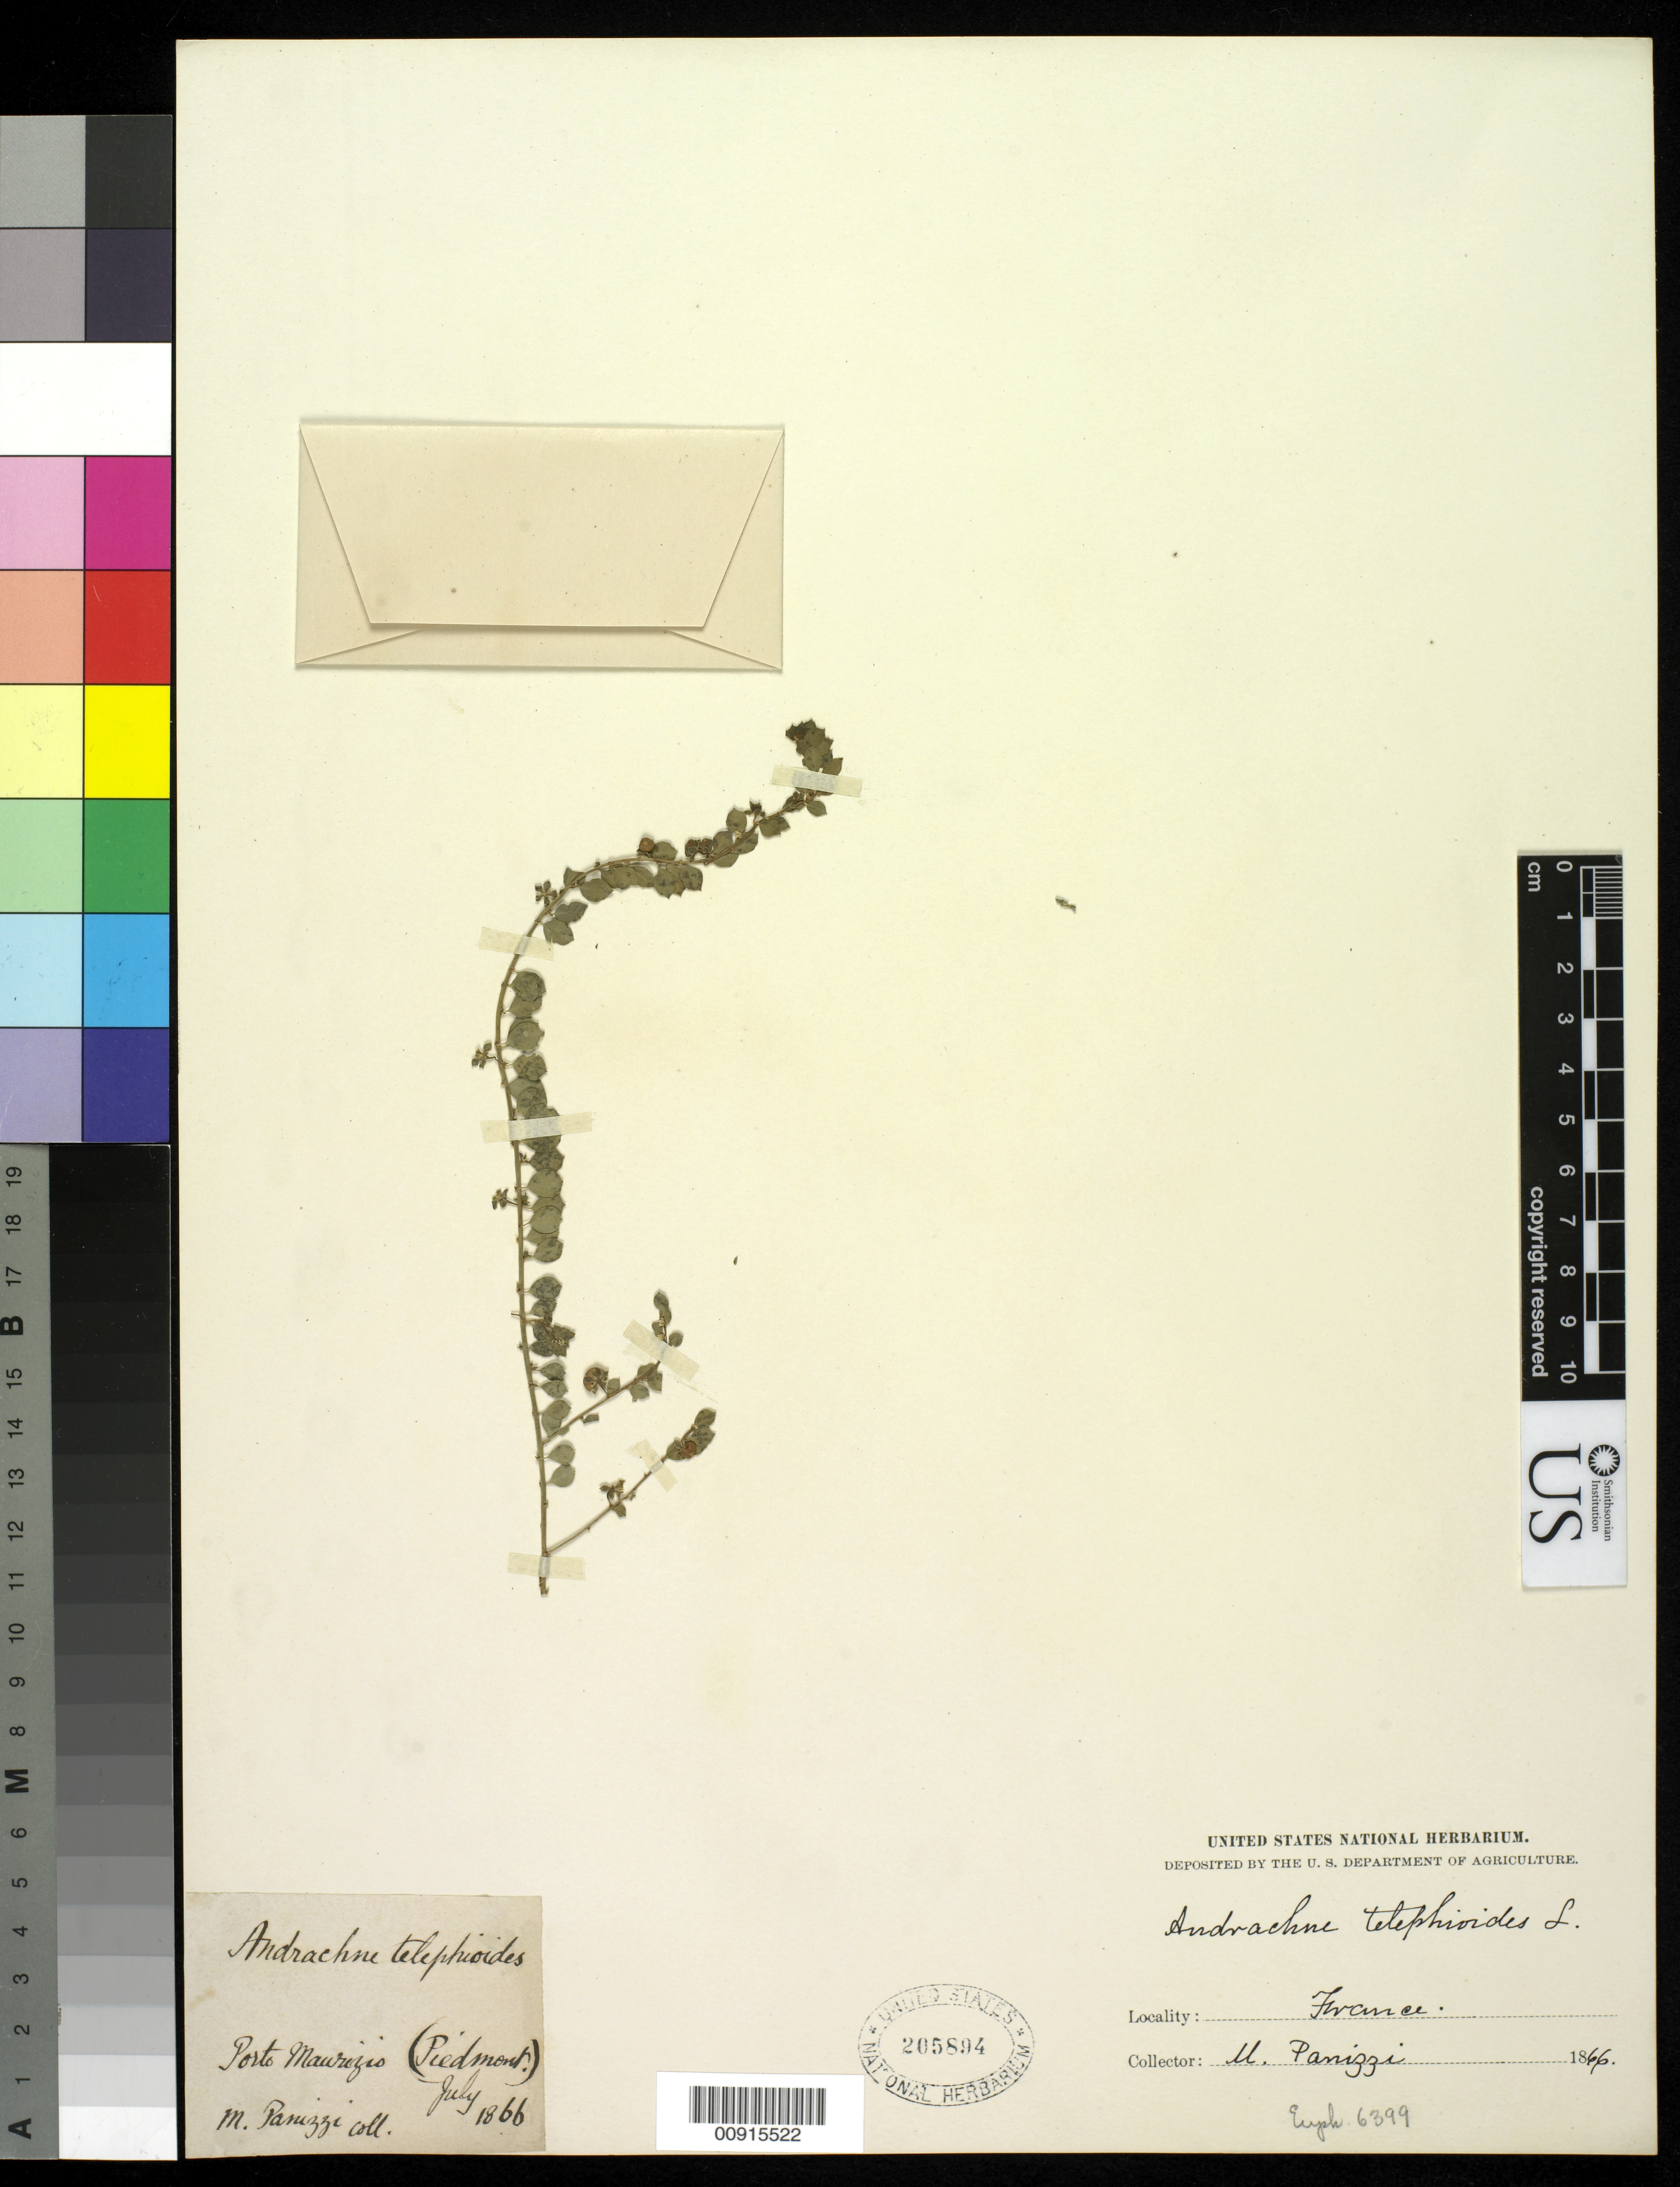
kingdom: Plantae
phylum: Tracheophyta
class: Magnoliopsida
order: Malpighiales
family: Phyllanthaceae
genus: Andrachne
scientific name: Andrachne telephioides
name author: L.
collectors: M. Panizzi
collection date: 1866-07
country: Italy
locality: Porto Maurizio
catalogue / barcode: US 205894